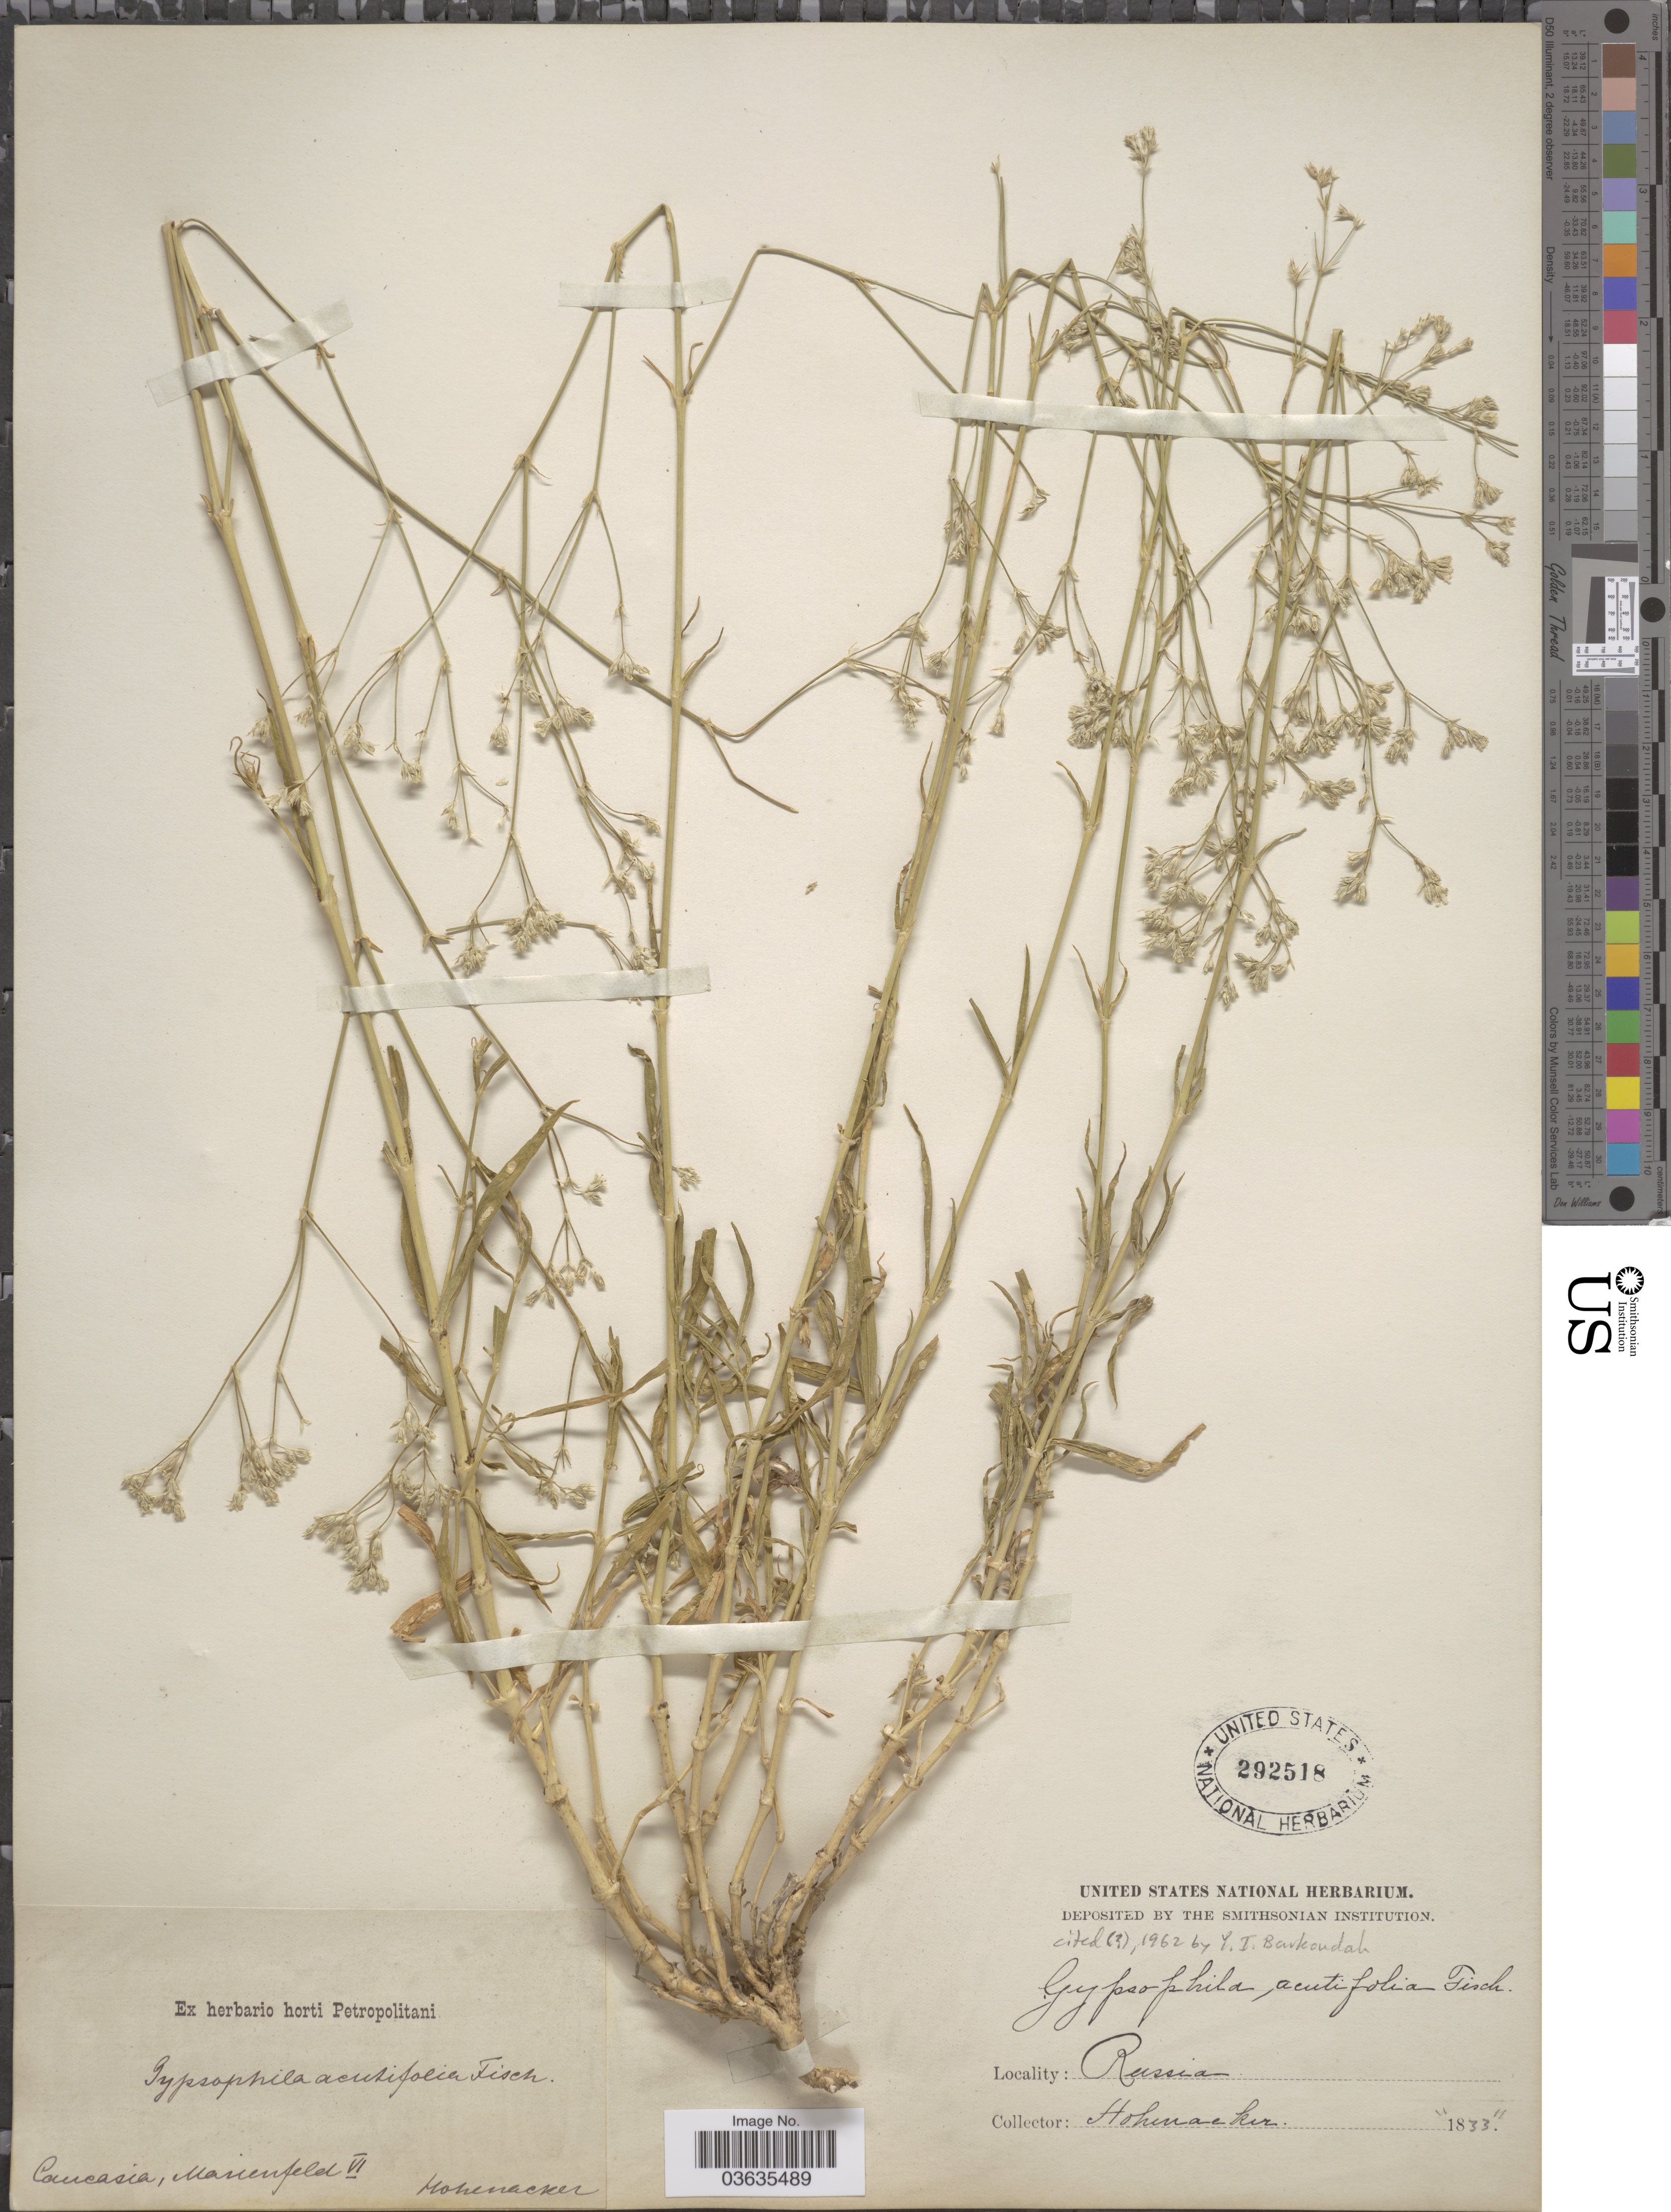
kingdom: Plantae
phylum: Tracheophyta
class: Magnoliopsida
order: Caryophyllales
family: Caryophyllaceae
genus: Gypsophila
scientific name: Gypsophila acutifolia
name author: Steven ex Spreng.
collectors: Hohenacker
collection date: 1833-06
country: Georgia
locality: Russia. Caucasia, Marienfeld.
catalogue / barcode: US 292518